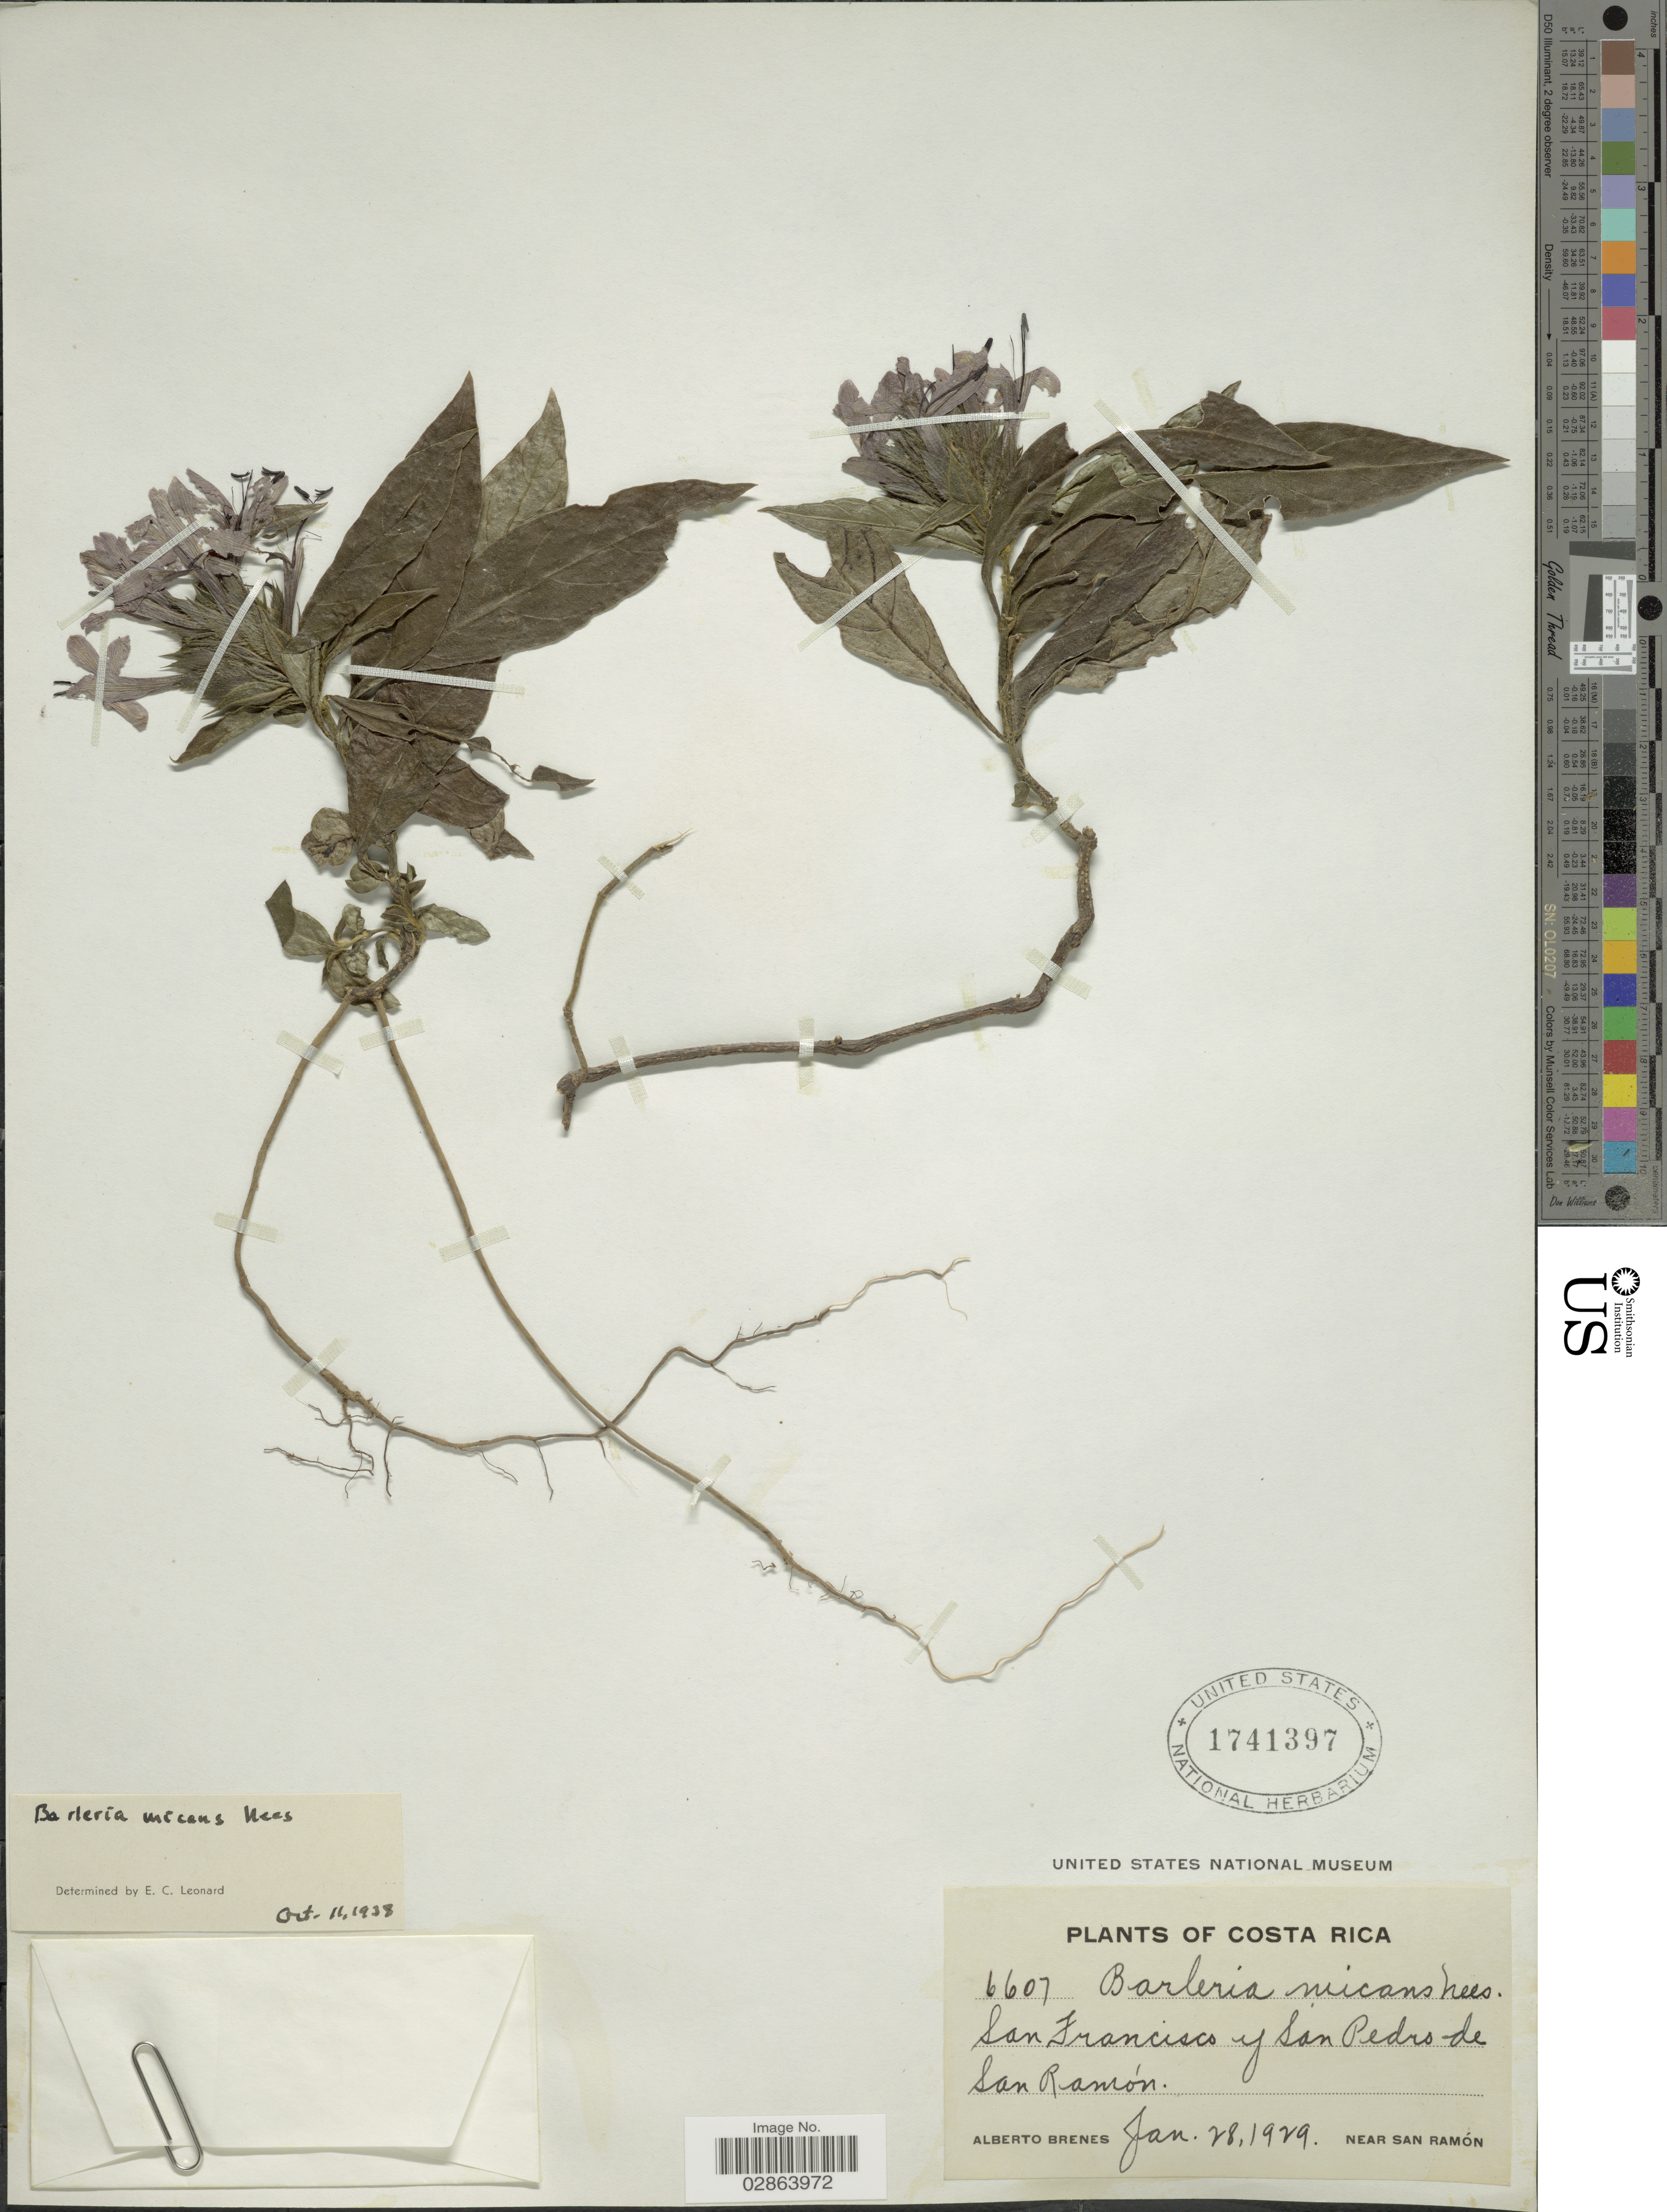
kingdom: Plantae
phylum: Tracheophyta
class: Magnoliopsida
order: Lamiales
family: Acanthaceae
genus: Barleria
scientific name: Barleria oenotheroides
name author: Dum. Cours.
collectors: A. Brenes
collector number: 6607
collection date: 1929-01-28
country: Costa Rica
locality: San Francisco y San Pedro de San Ramón. Near San Ramón.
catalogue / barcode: US 1741397